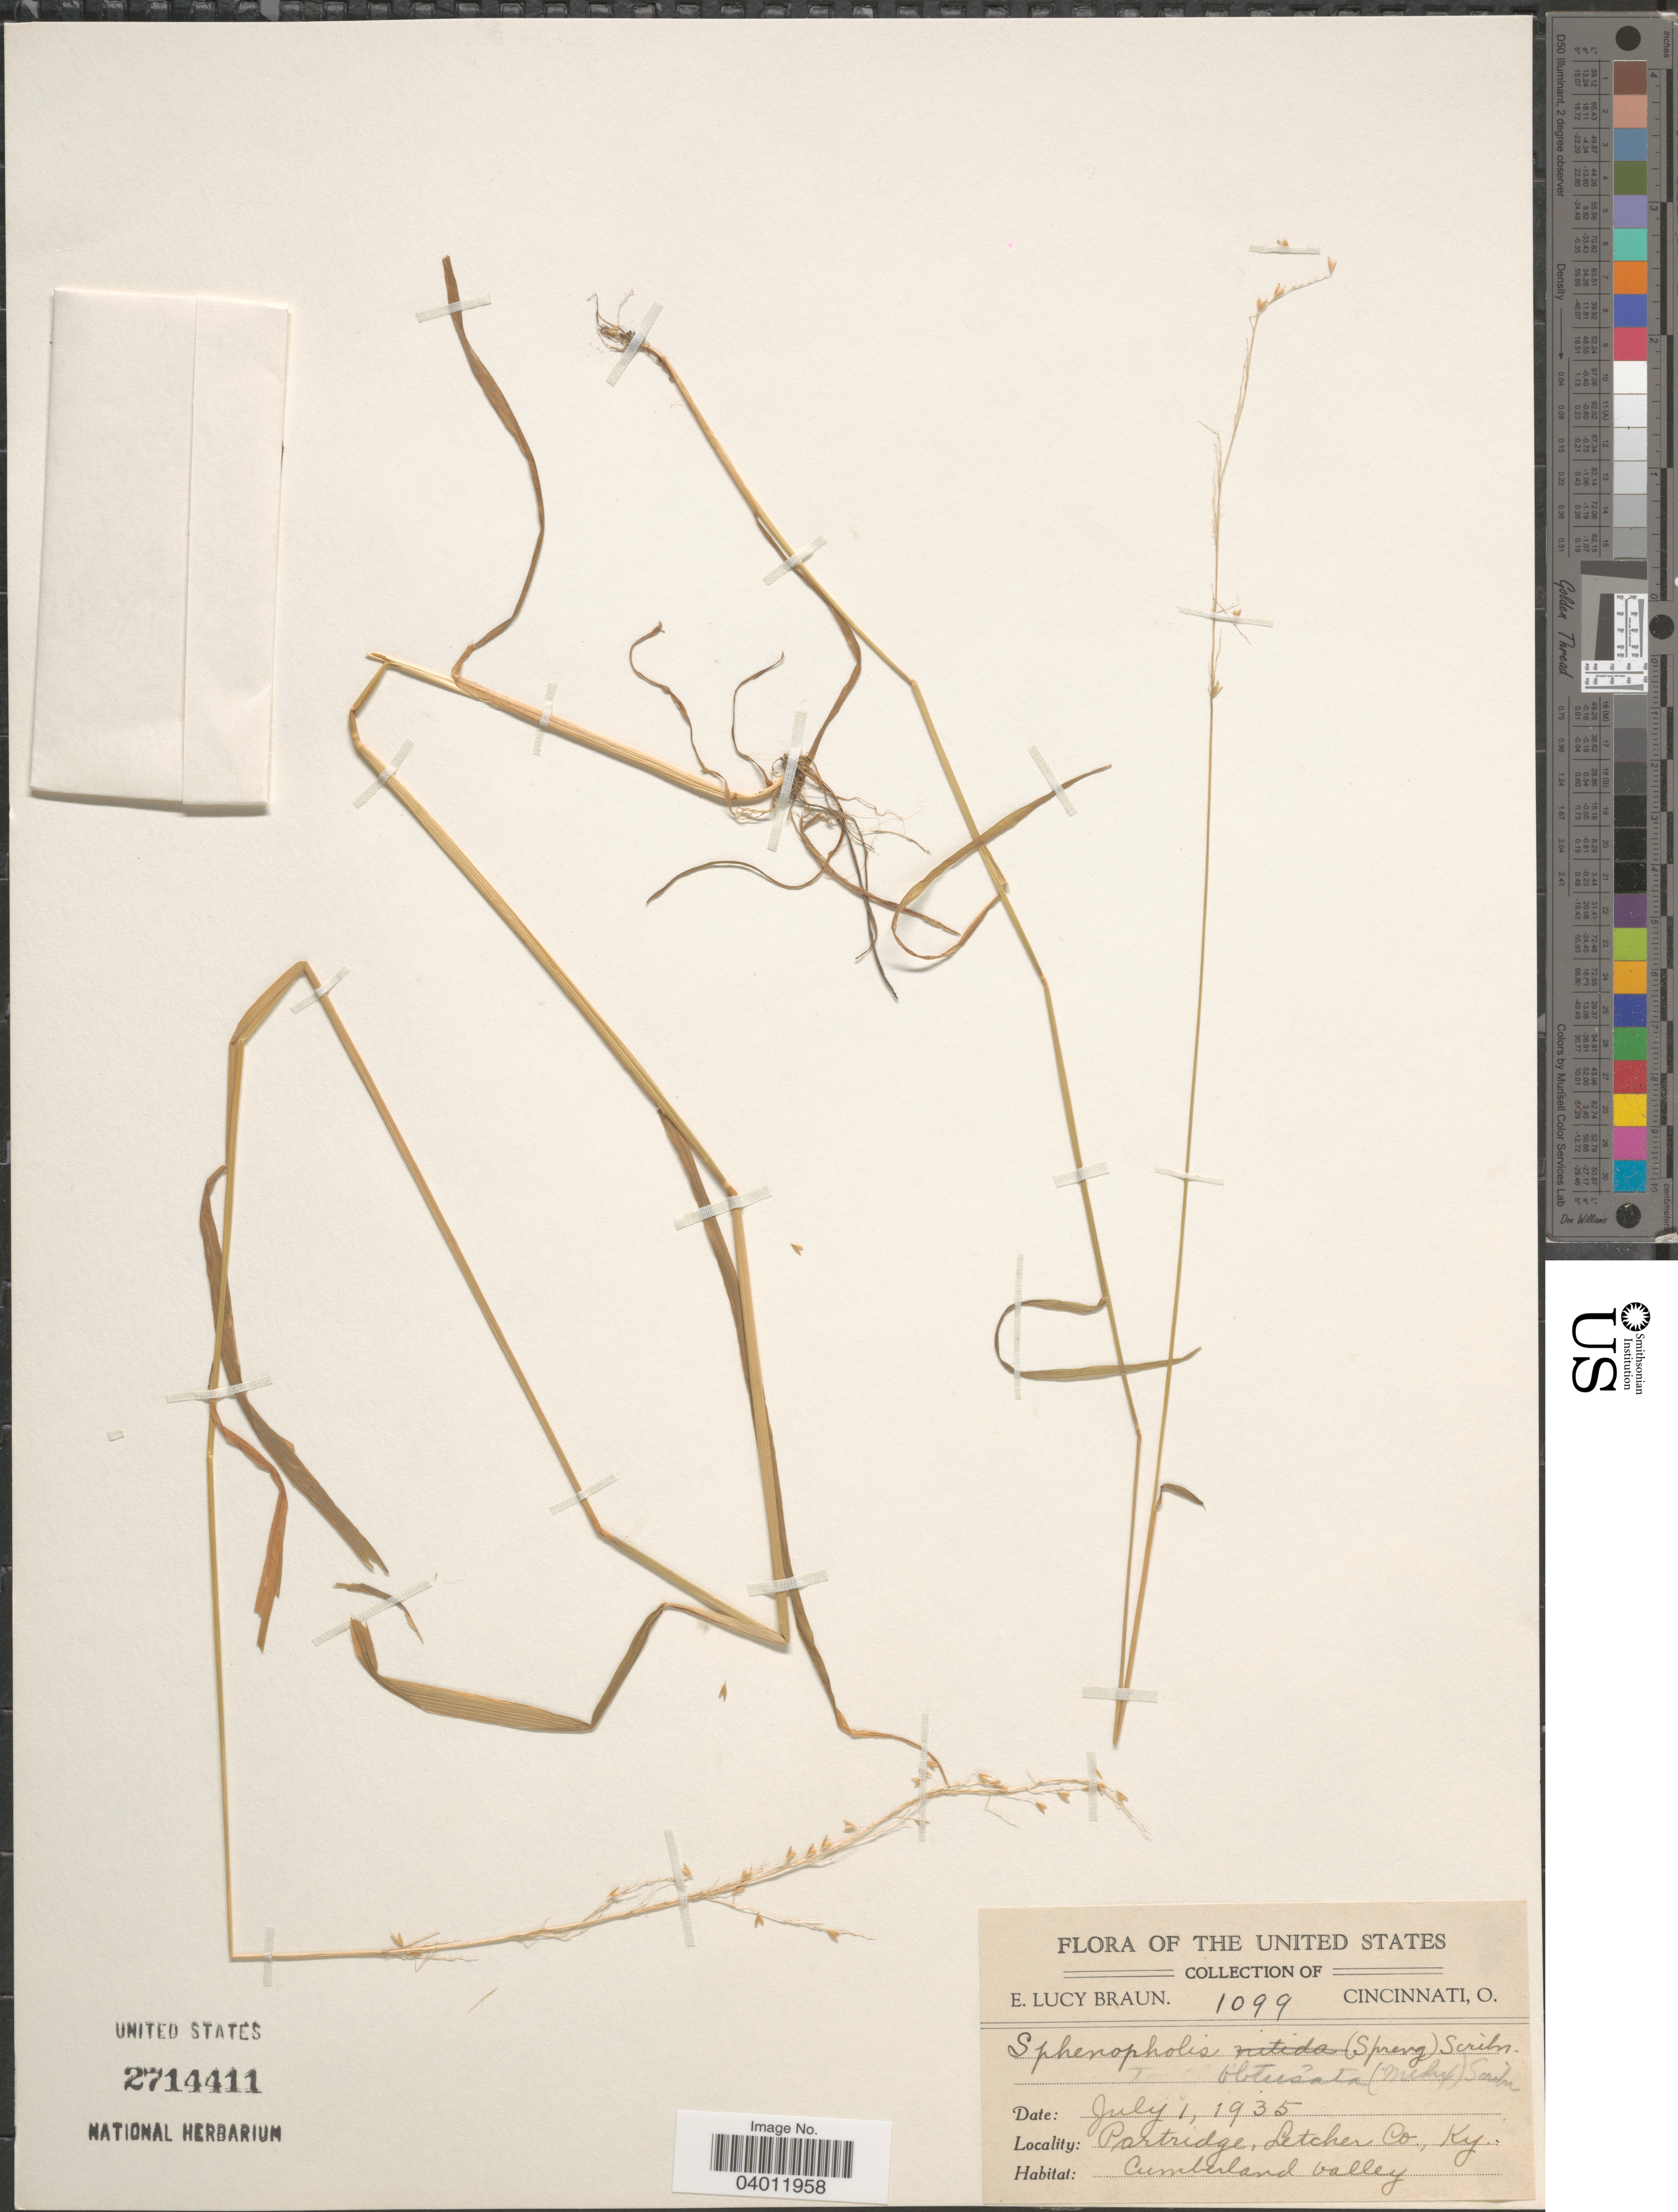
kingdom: Plantae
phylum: Tracheophyta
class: Liliopsida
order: Poales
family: Poaceae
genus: Sphenopholis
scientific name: Sphenopholis obtusata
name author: (Michx.) Scribn.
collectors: E. L. Braun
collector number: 1099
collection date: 1935-07-01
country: United States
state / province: Kentucky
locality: Partridge, Letcher Co. Cumberland valley.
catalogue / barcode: US 2714411